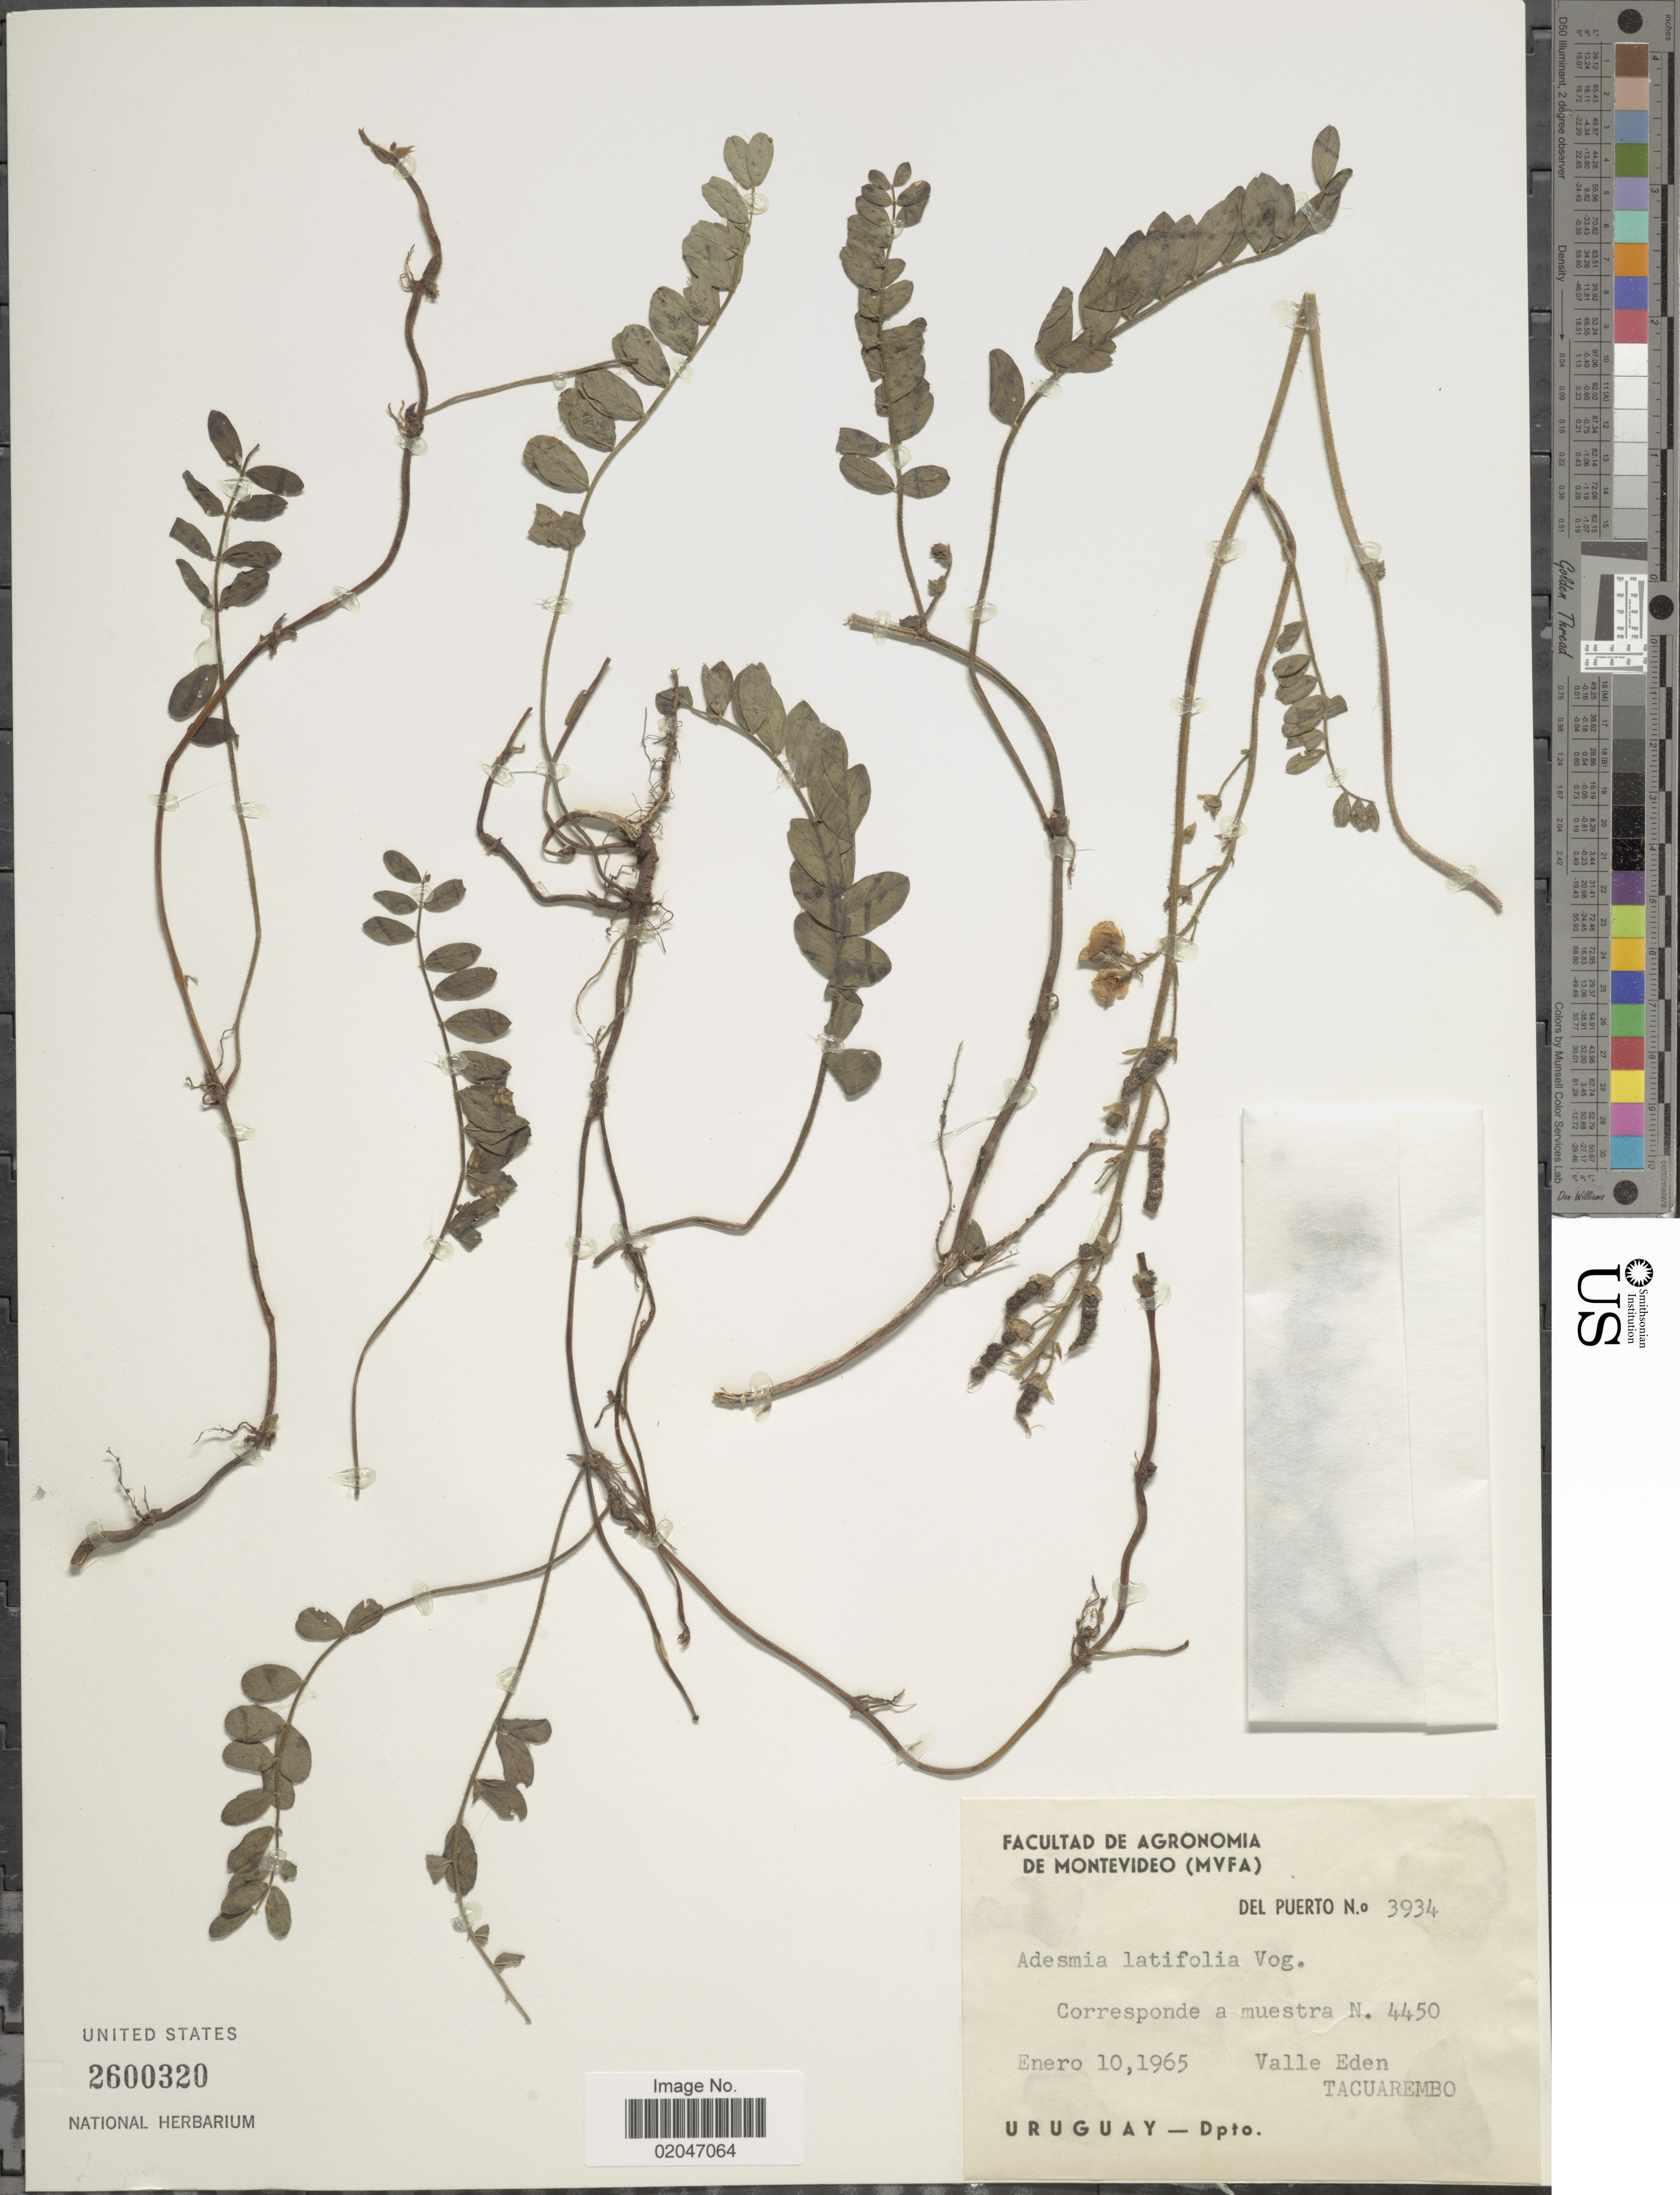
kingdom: Plantae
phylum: Tracheophyta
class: Magnoliopsida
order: Fabales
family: Fabaceae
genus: Adesmia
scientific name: Adesmia latifolia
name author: (Spreng.) Vogel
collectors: Del Puerto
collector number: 3934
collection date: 1965-01-10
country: Uruguay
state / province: Tacuarembó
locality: Valle Eden.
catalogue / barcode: US 2600320